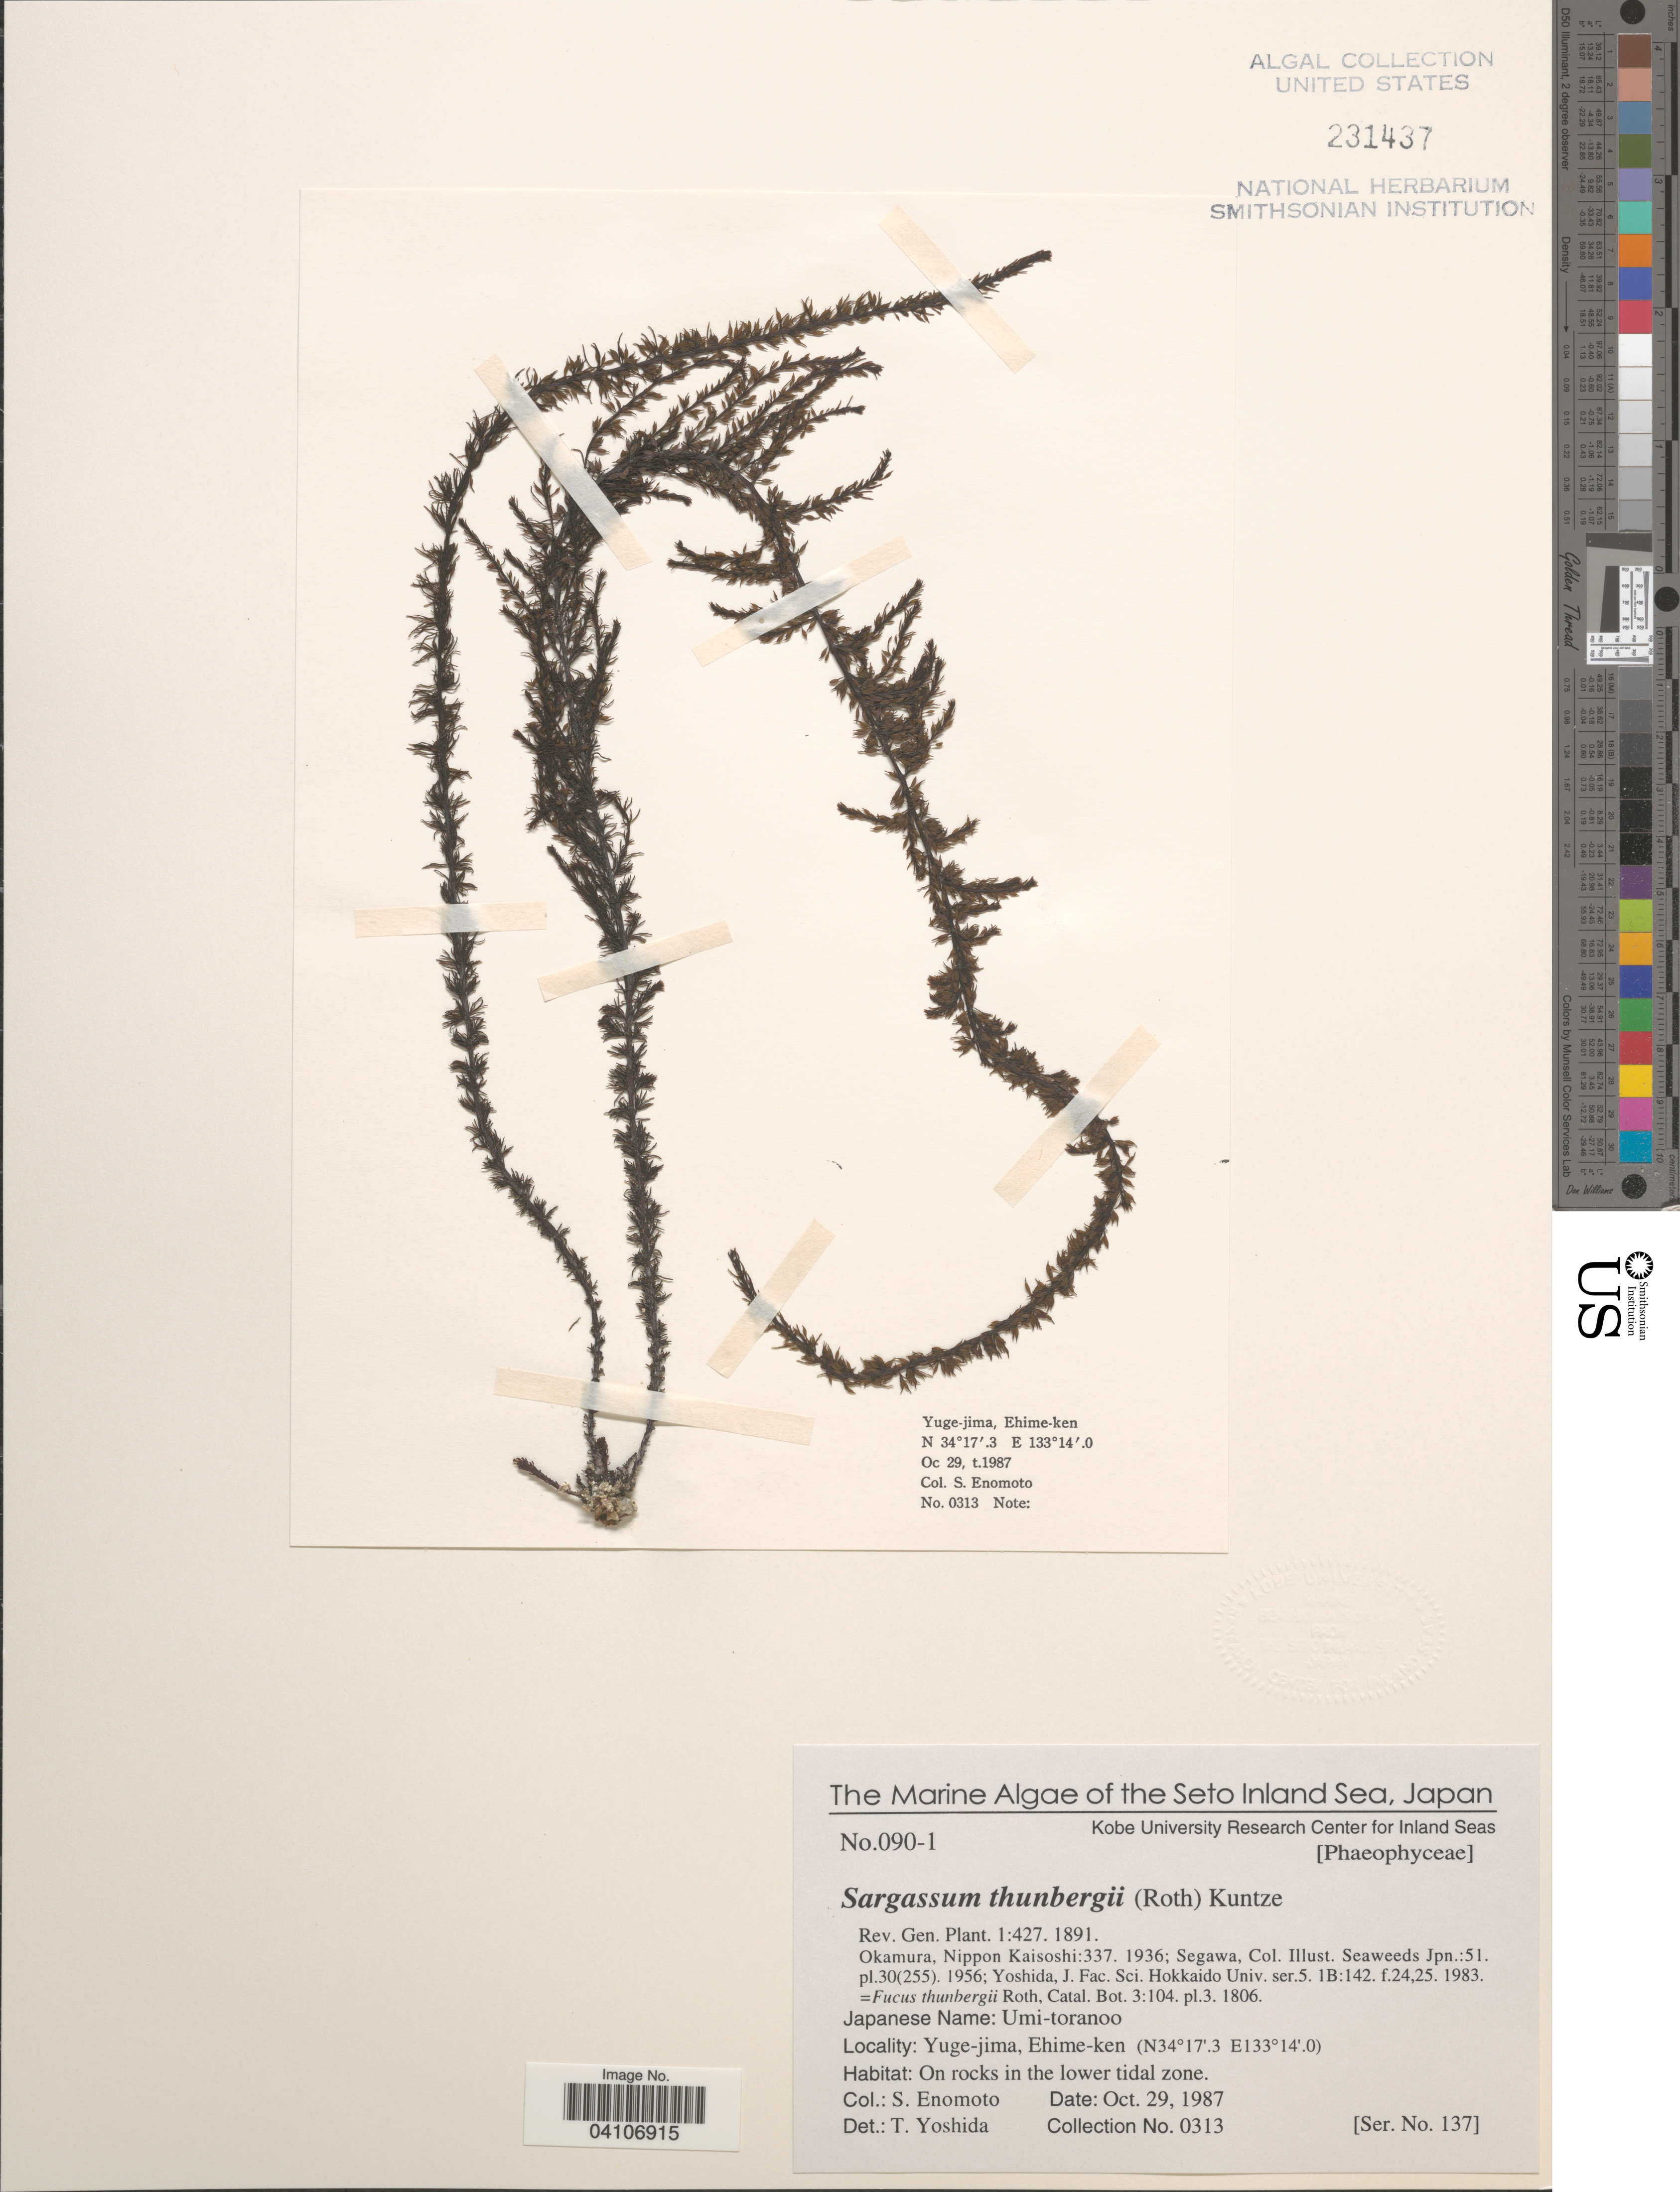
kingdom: Chromista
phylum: Ochrophyta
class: Phaeophyceae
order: Fucales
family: Sargassaceae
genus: Sargassum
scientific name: Sargassum thunbergii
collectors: S. Enomoto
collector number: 0313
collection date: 1987-10-29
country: Japan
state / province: Ehime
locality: The Seto Inland Sea. Yuge-jima, Ehime-ken. On rocks in the lower tidal zone.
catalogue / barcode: US 231437